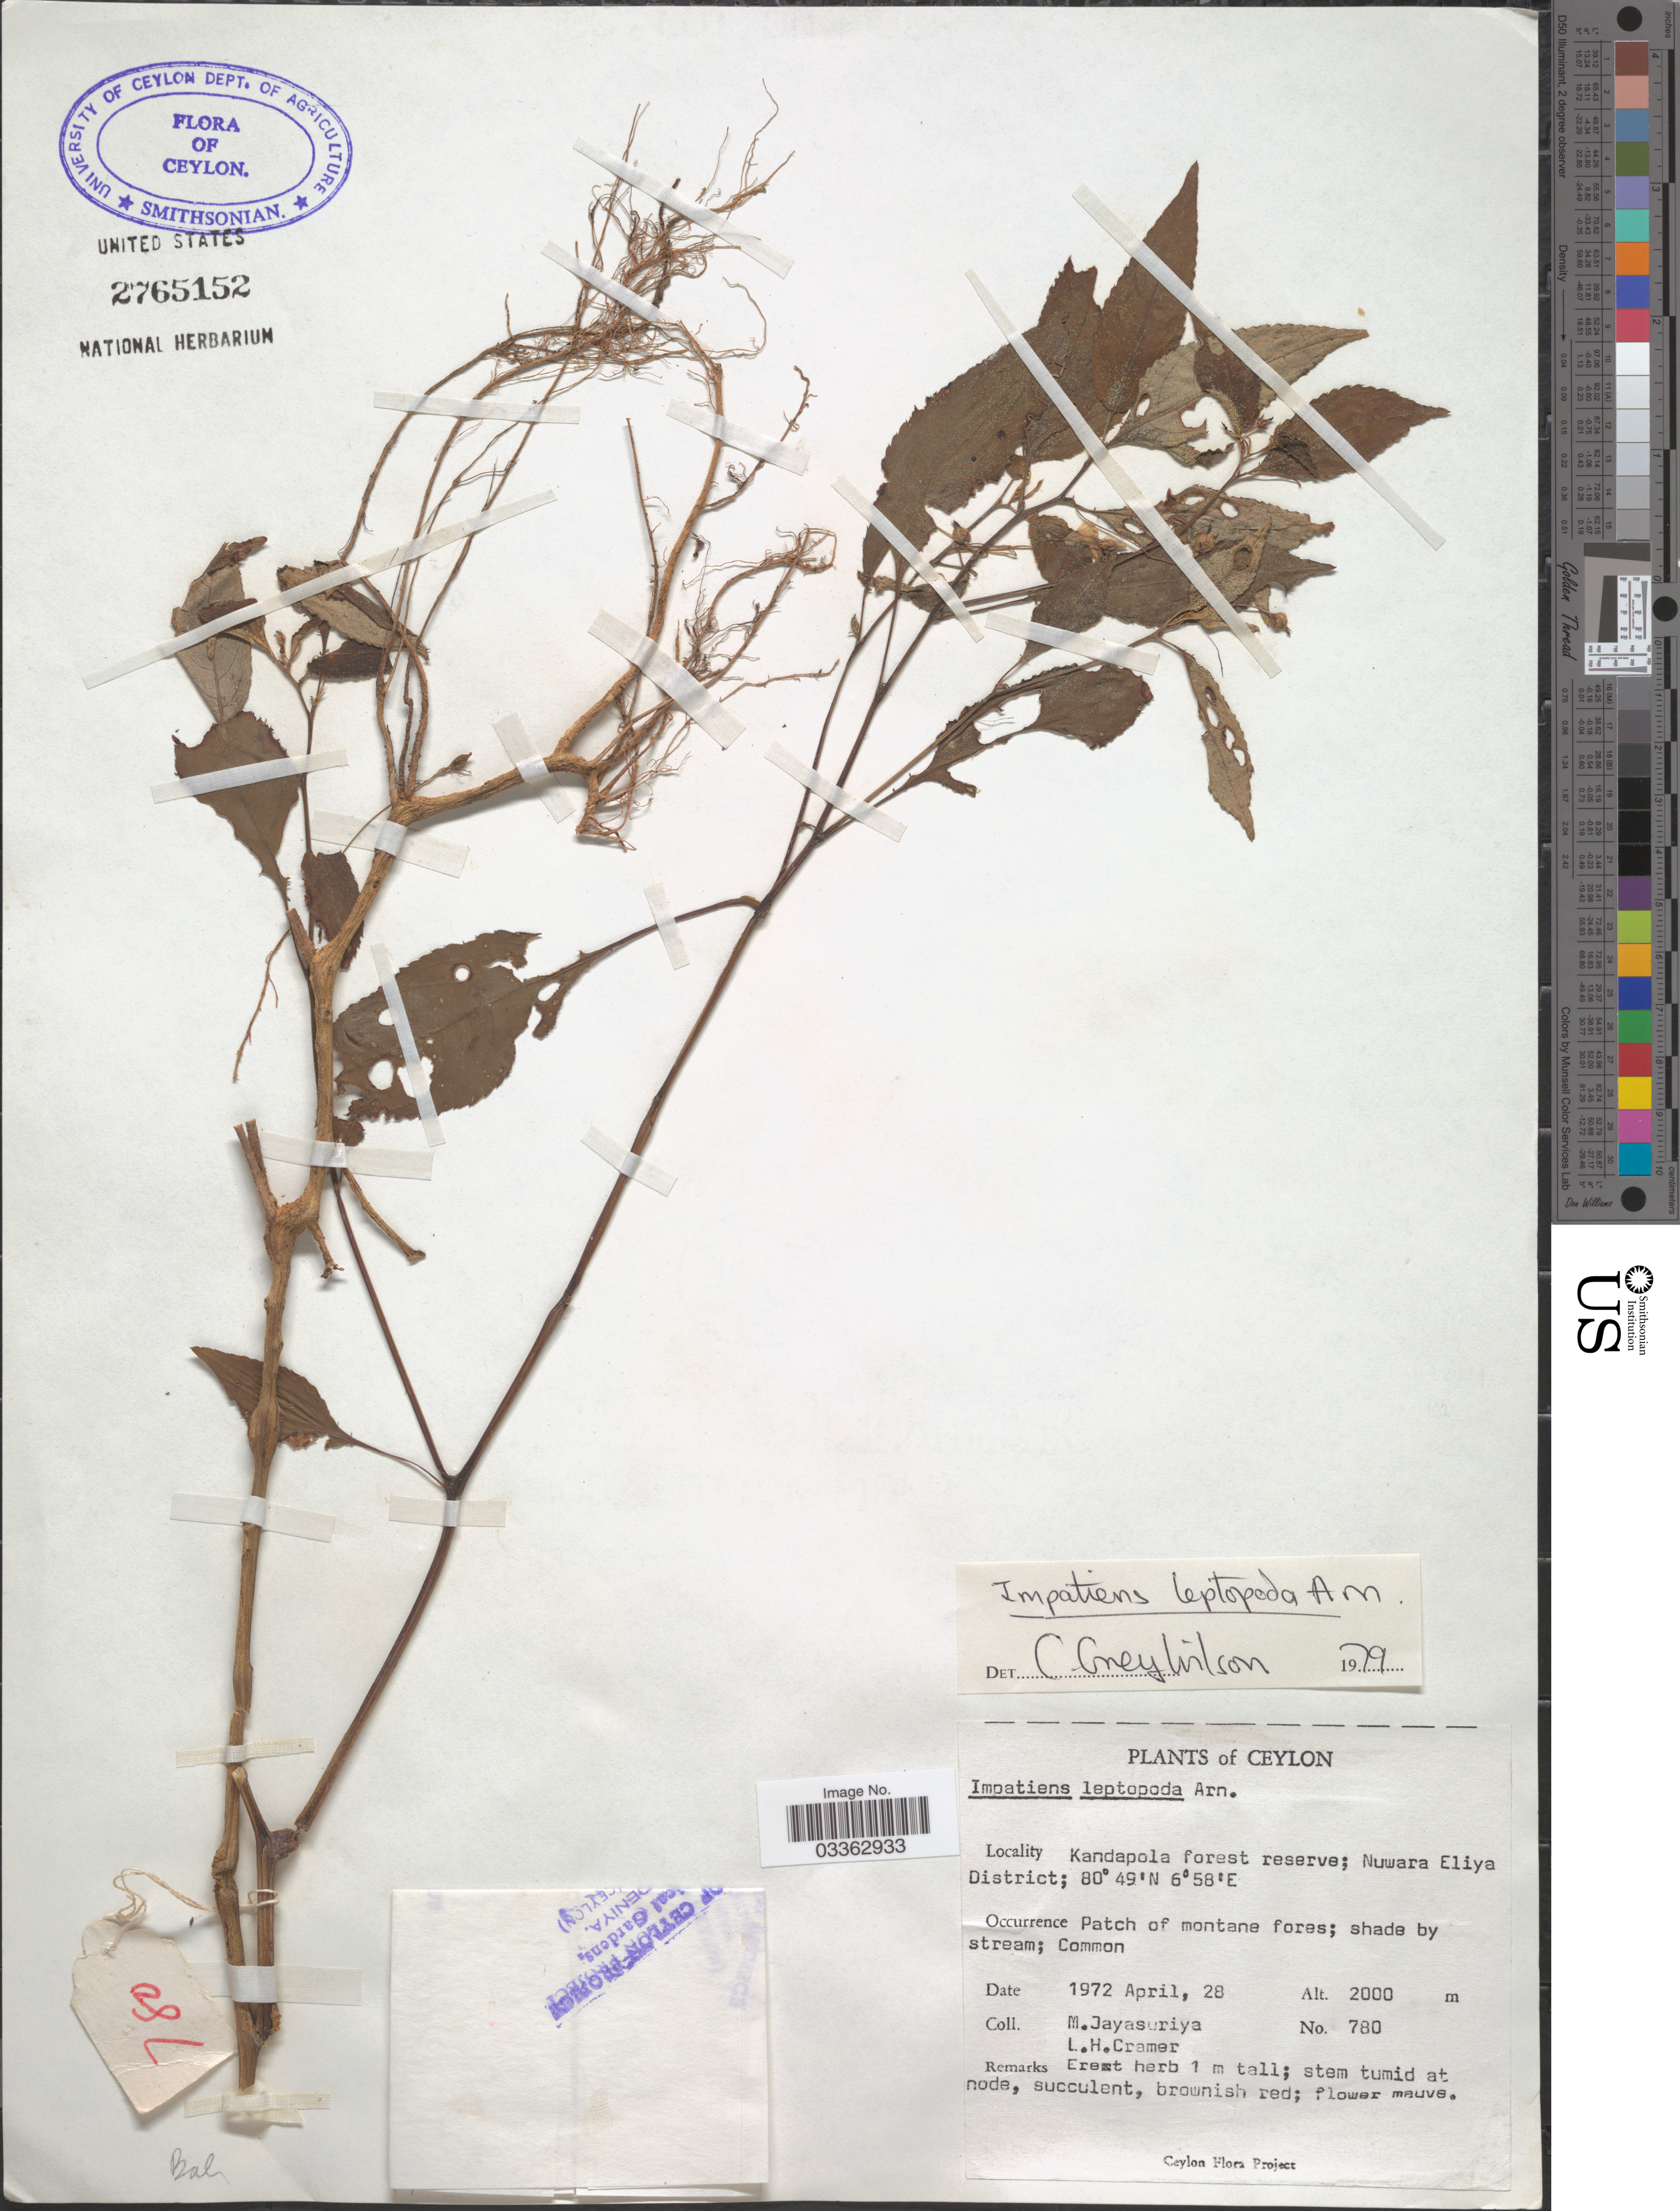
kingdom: Plantae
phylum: Tracheophyta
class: Magnoliopsida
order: Ericales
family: Balsaminaceae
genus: Impatiens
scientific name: Impatiens leptopoda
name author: Arn.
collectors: M. Jayasuriya & L. H. Cramer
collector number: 780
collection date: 1972-04-28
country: Sri Lanka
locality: Ceylon. Kandapola forest reserve; Nuwara Eliya District.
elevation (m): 2000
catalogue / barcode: US 2765152